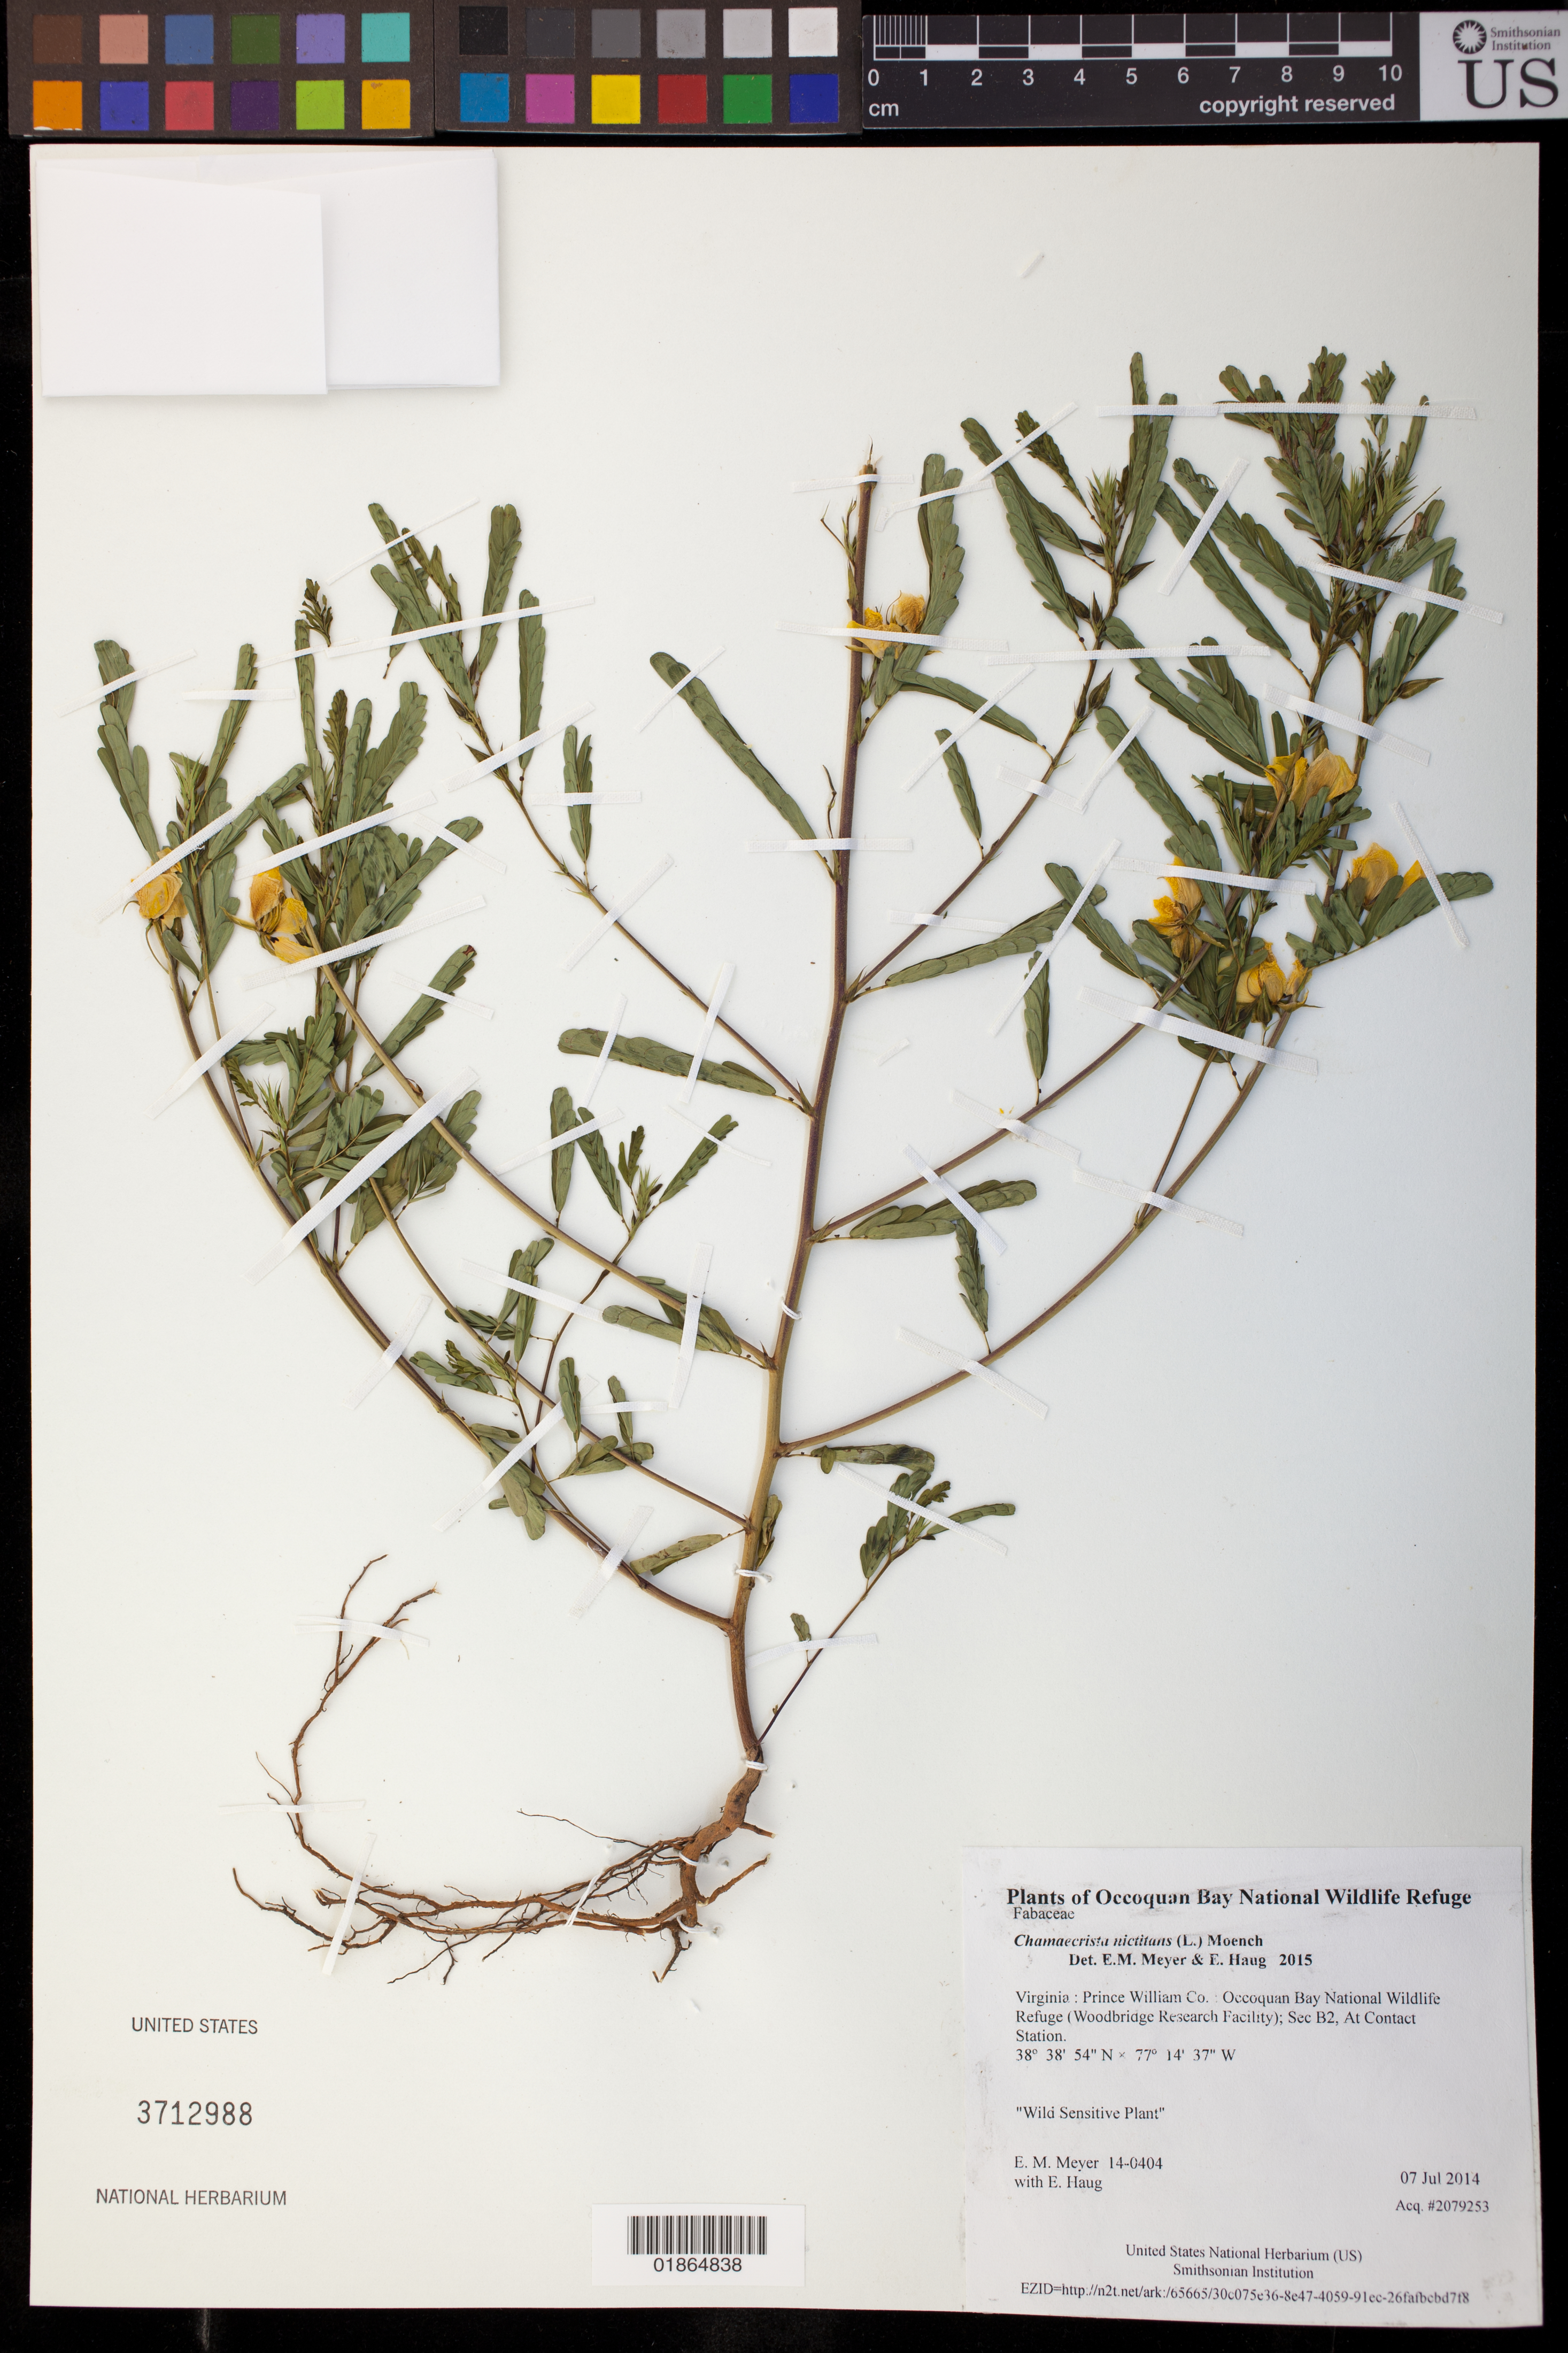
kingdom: Plantae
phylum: Tracheophyta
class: Magnoliopsida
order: Fabales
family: Fabaceae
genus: Chamaecrista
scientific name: Chamaecrista nictitans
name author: (L.) Moench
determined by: Meyer, E. M.; Haug, E.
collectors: E. M. Meyer & E. Haug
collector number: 14-0404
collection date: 2014-07-07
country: United States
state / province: Virginia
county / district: Prince William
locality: Occoquan Bay National Wildlife Refuge (Woodbridge Research Facility); Sec B2, At Contact Station.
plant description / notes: Wild Sensitive Plant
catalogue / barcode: US 3712988